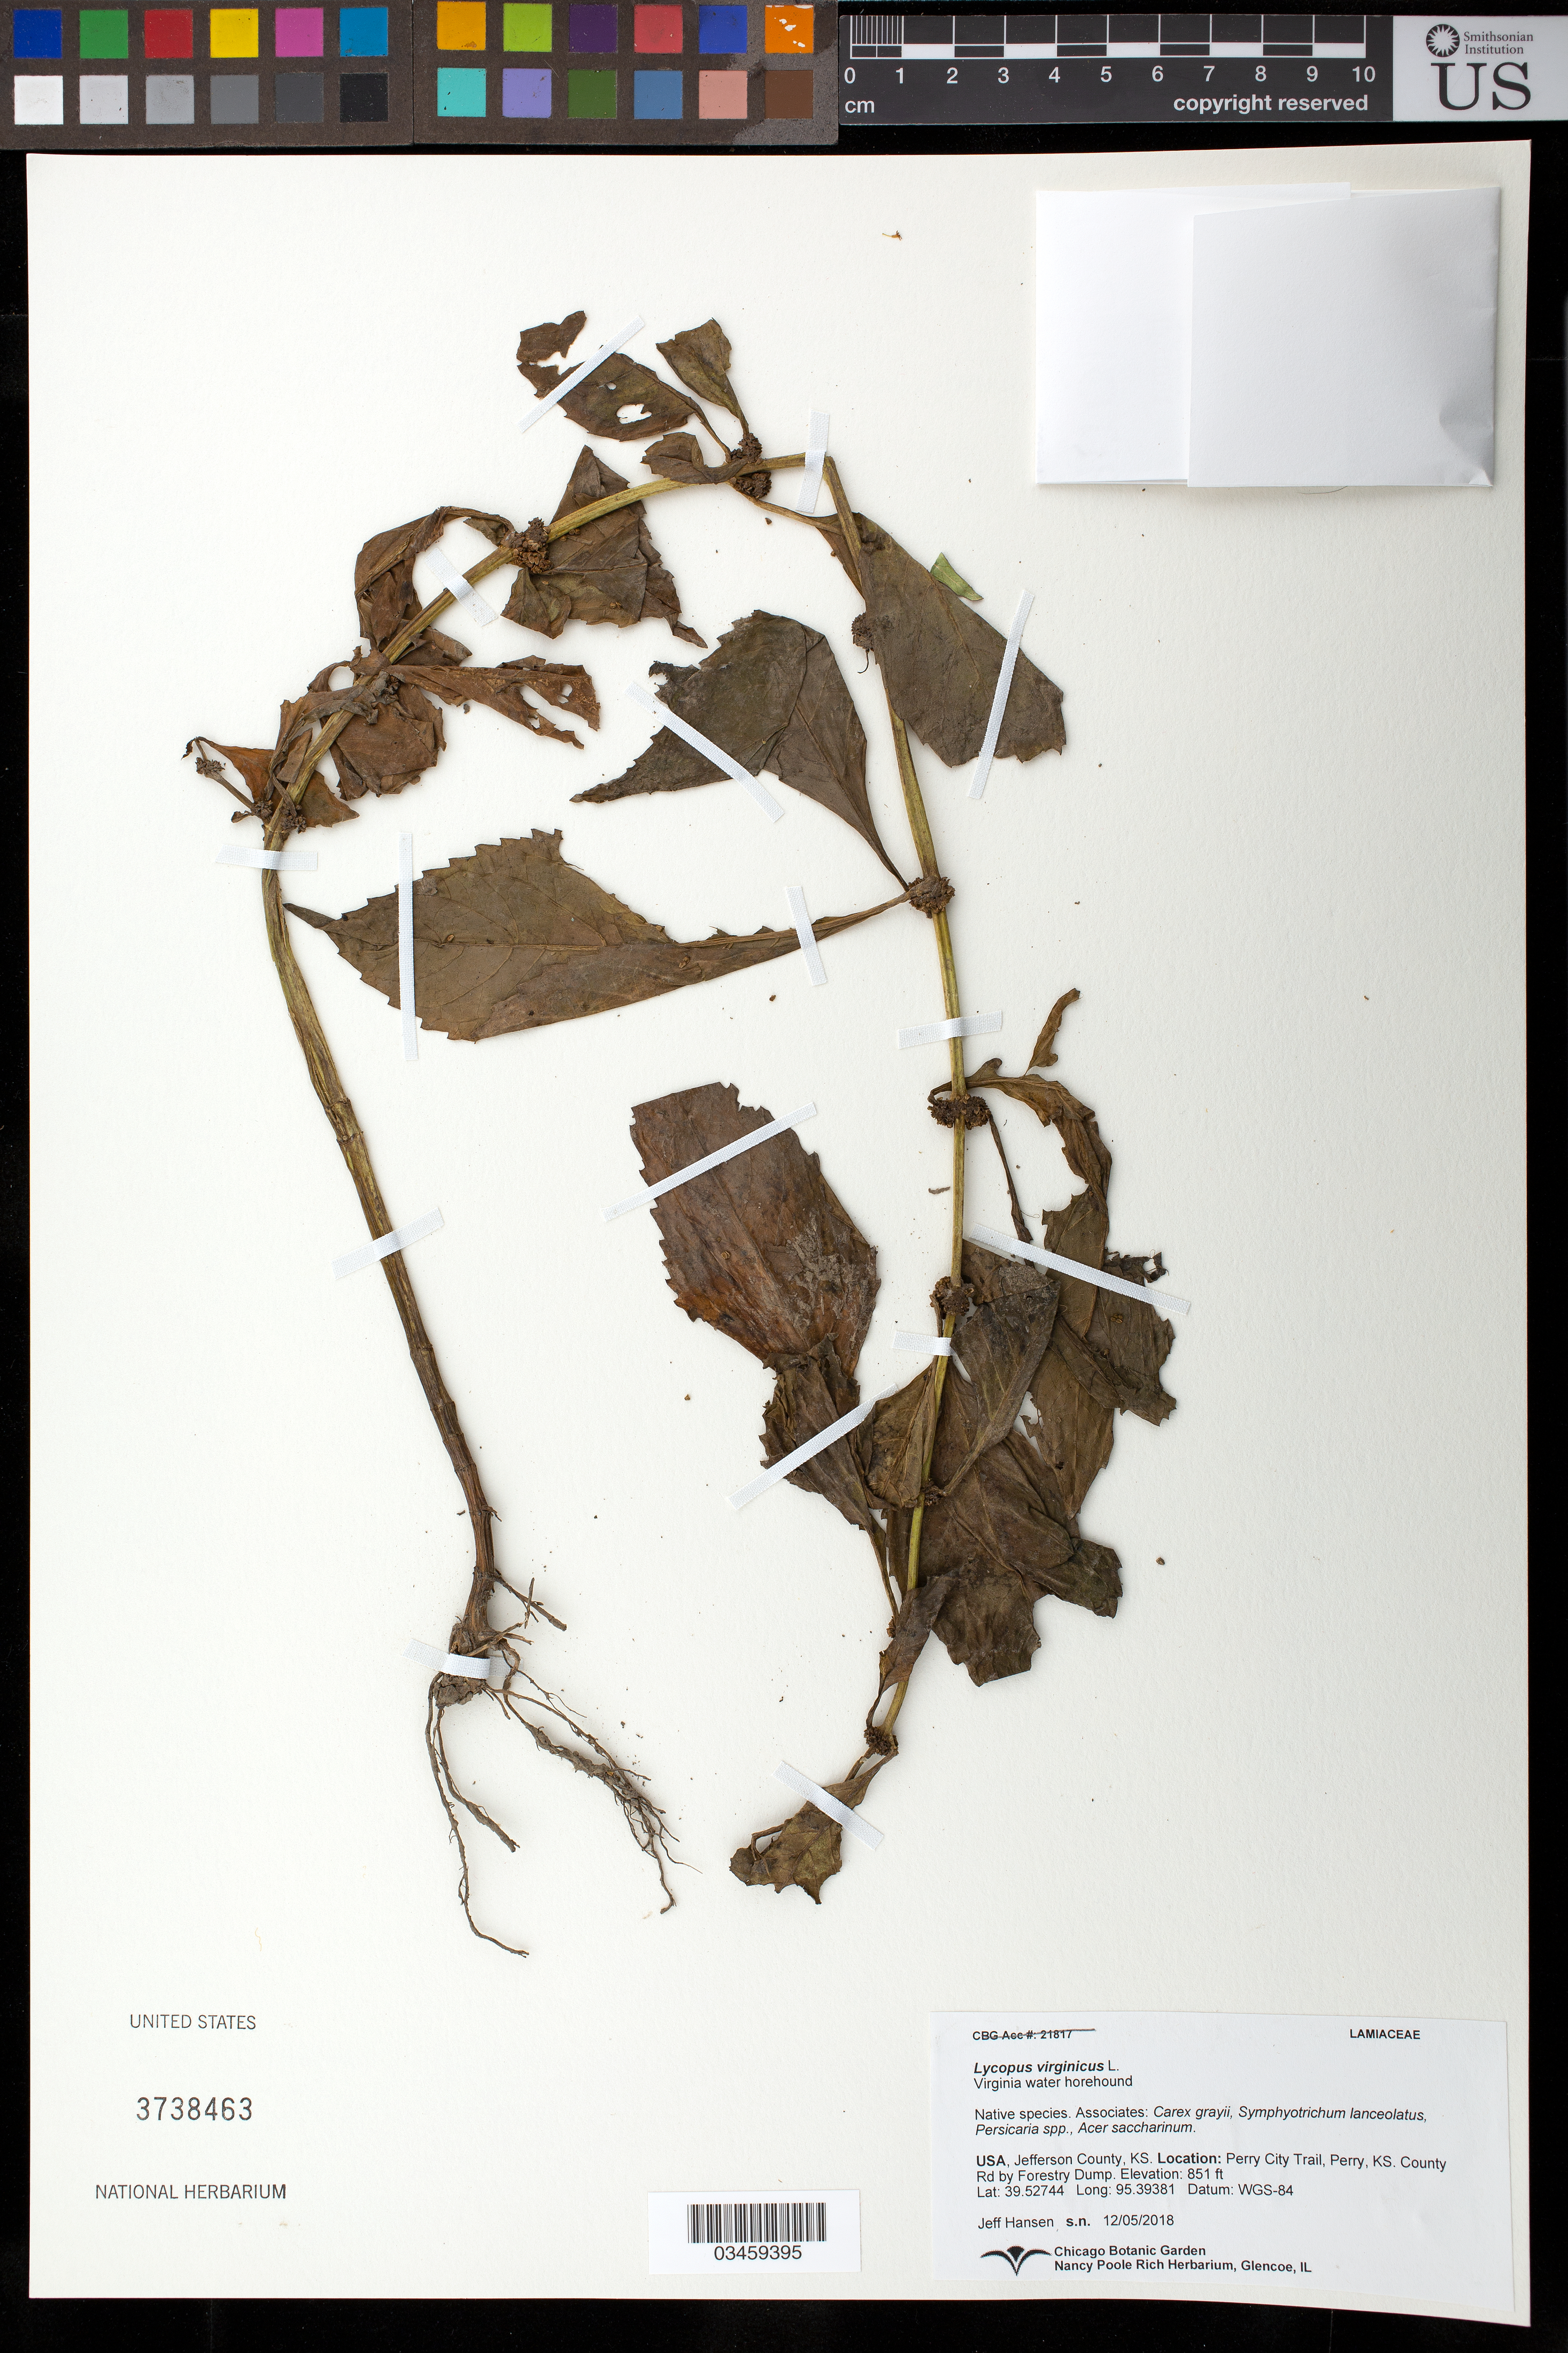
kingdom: Plantae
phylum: Tracheophyta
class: Magnoliopsida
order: Lamiales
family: Lamiaceae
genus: Lycopus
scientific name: Lycopus virginicus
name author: L.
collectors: J. Hansen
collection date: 2018-12-05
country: United States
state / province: Kansas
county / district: Jefferson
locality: Perry City Trail, County Rd by Forestry Dump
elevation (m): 259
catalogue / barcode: US 3738463